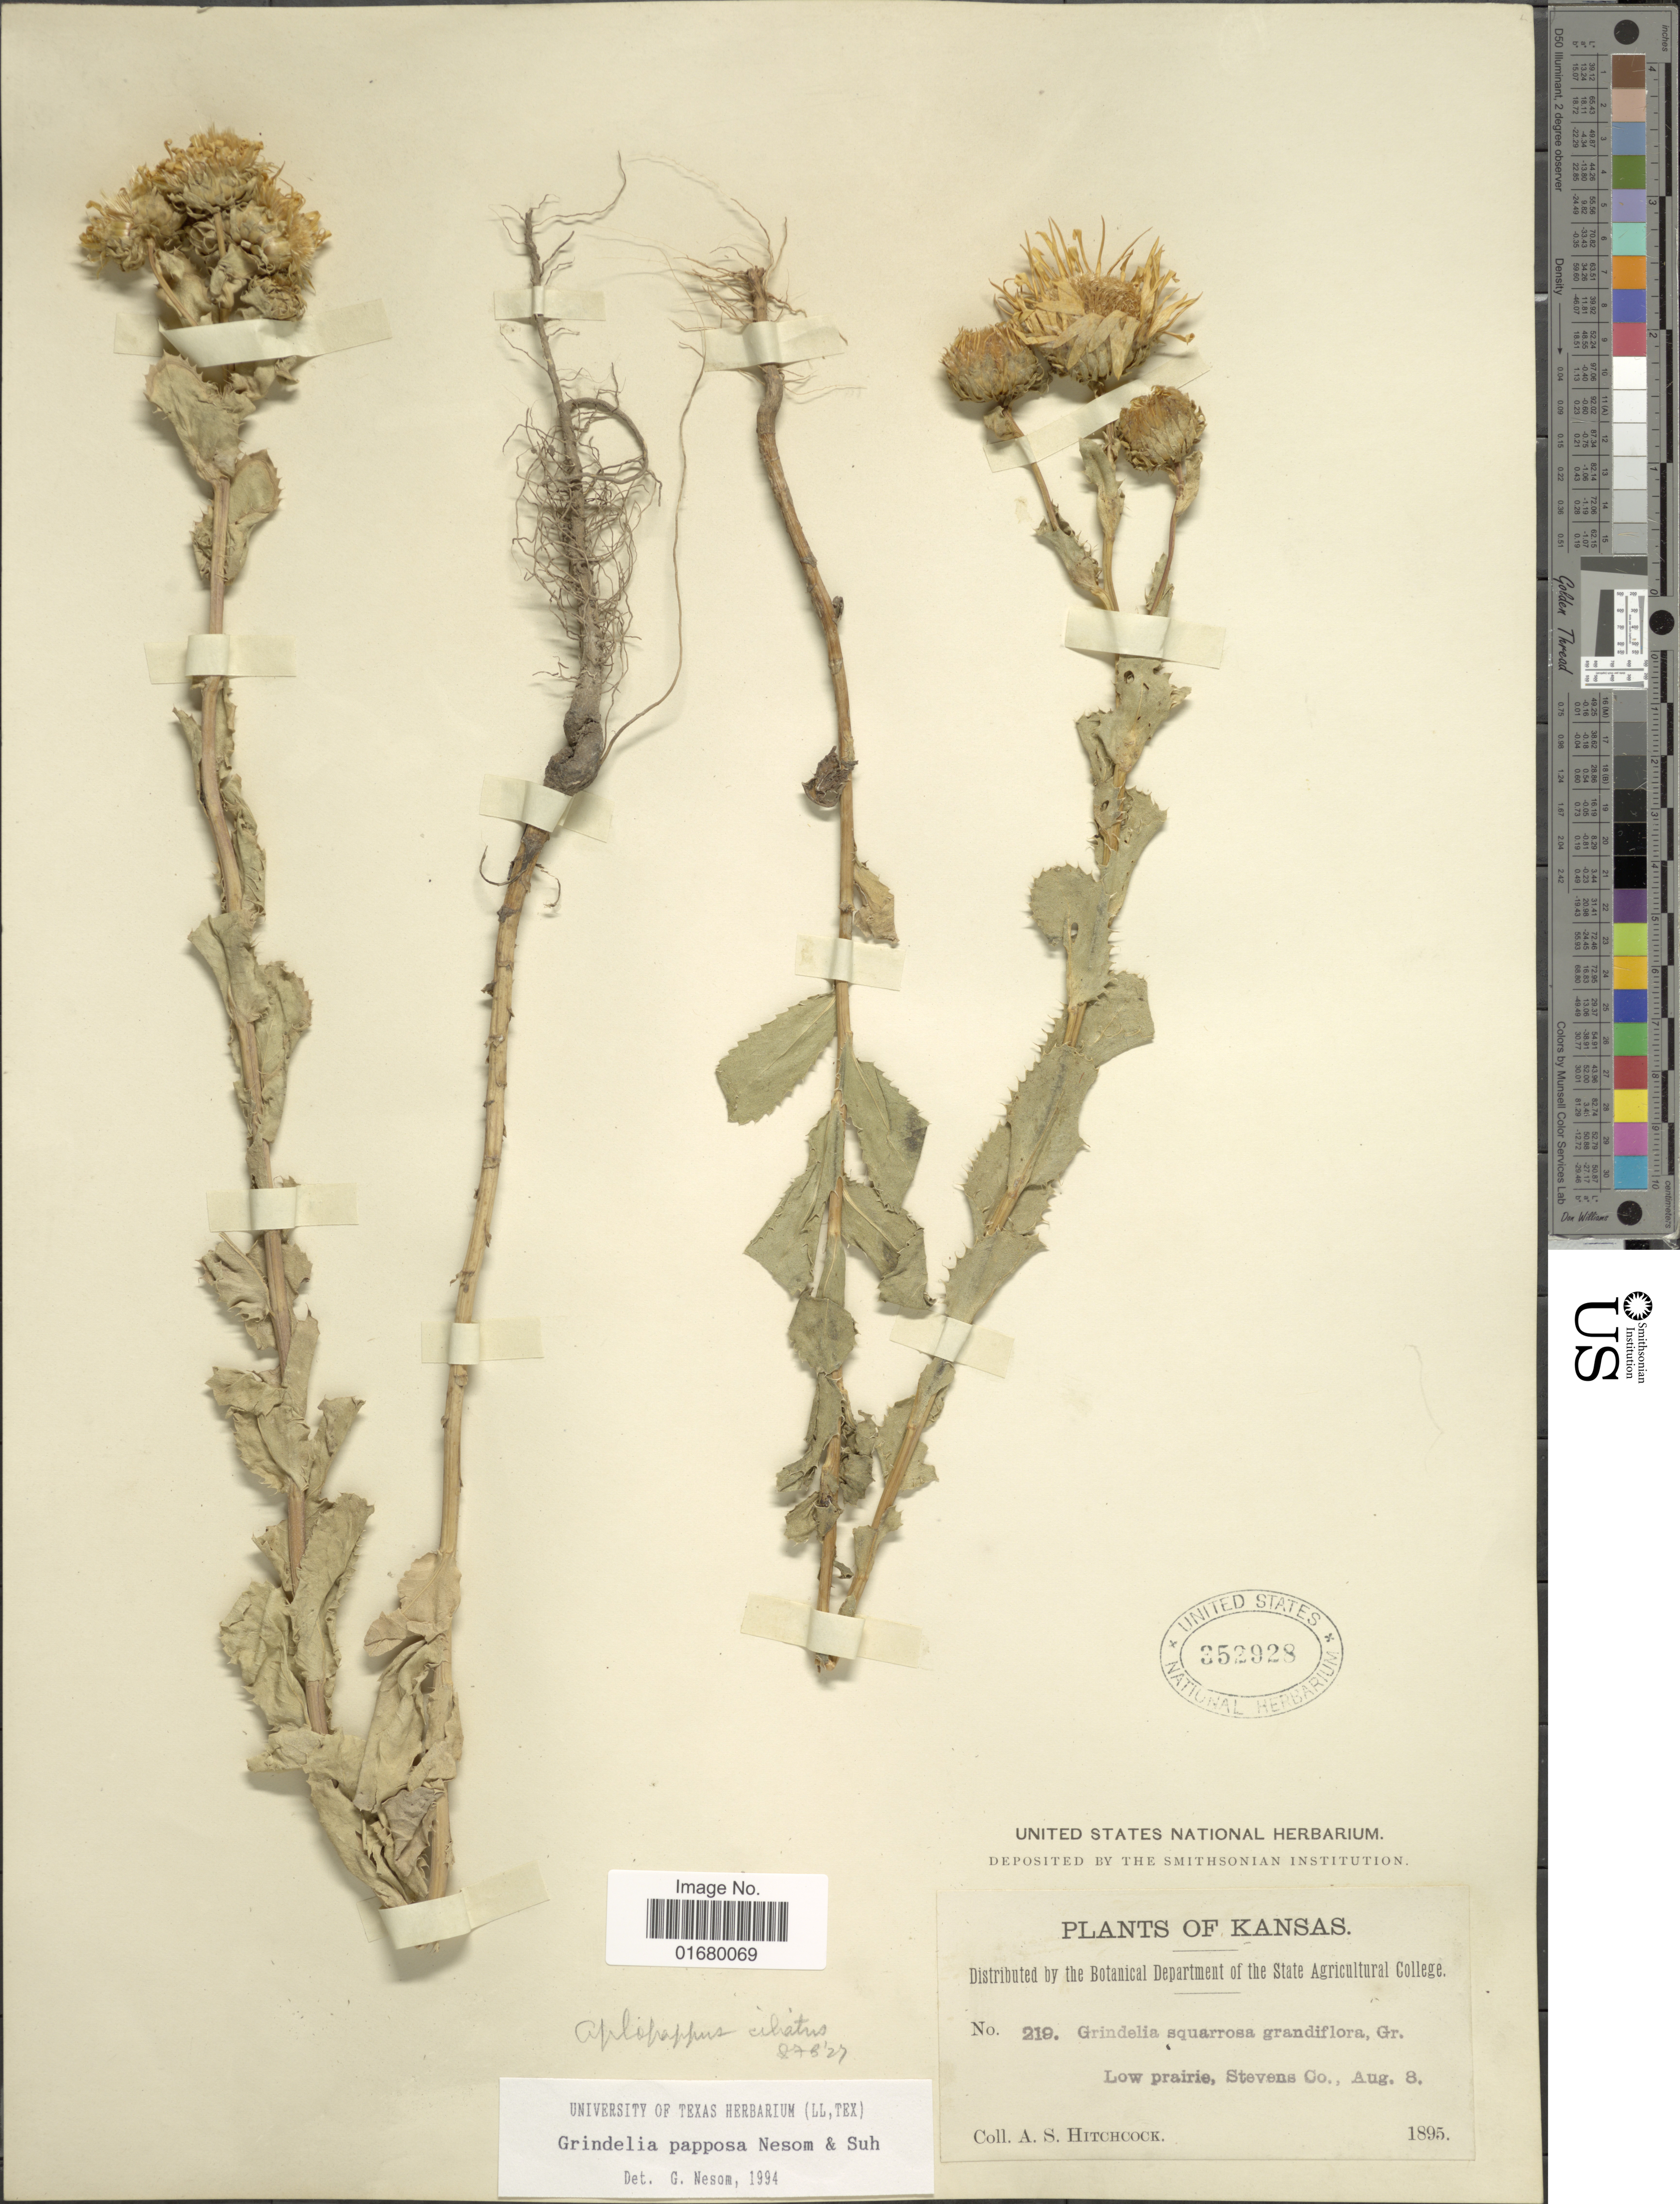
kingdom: Plantae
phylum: Tracheophyta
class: Magnoliopsida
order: Asterales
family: Asteraceae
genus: Grindelia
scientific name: Grindelia papposa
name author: G.L. Nesom & Suh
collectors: A. S. Hitchcock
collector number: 219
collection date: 1895-08-08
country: United States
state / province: Kansas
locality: Stevens Co.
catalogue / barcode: US 352928